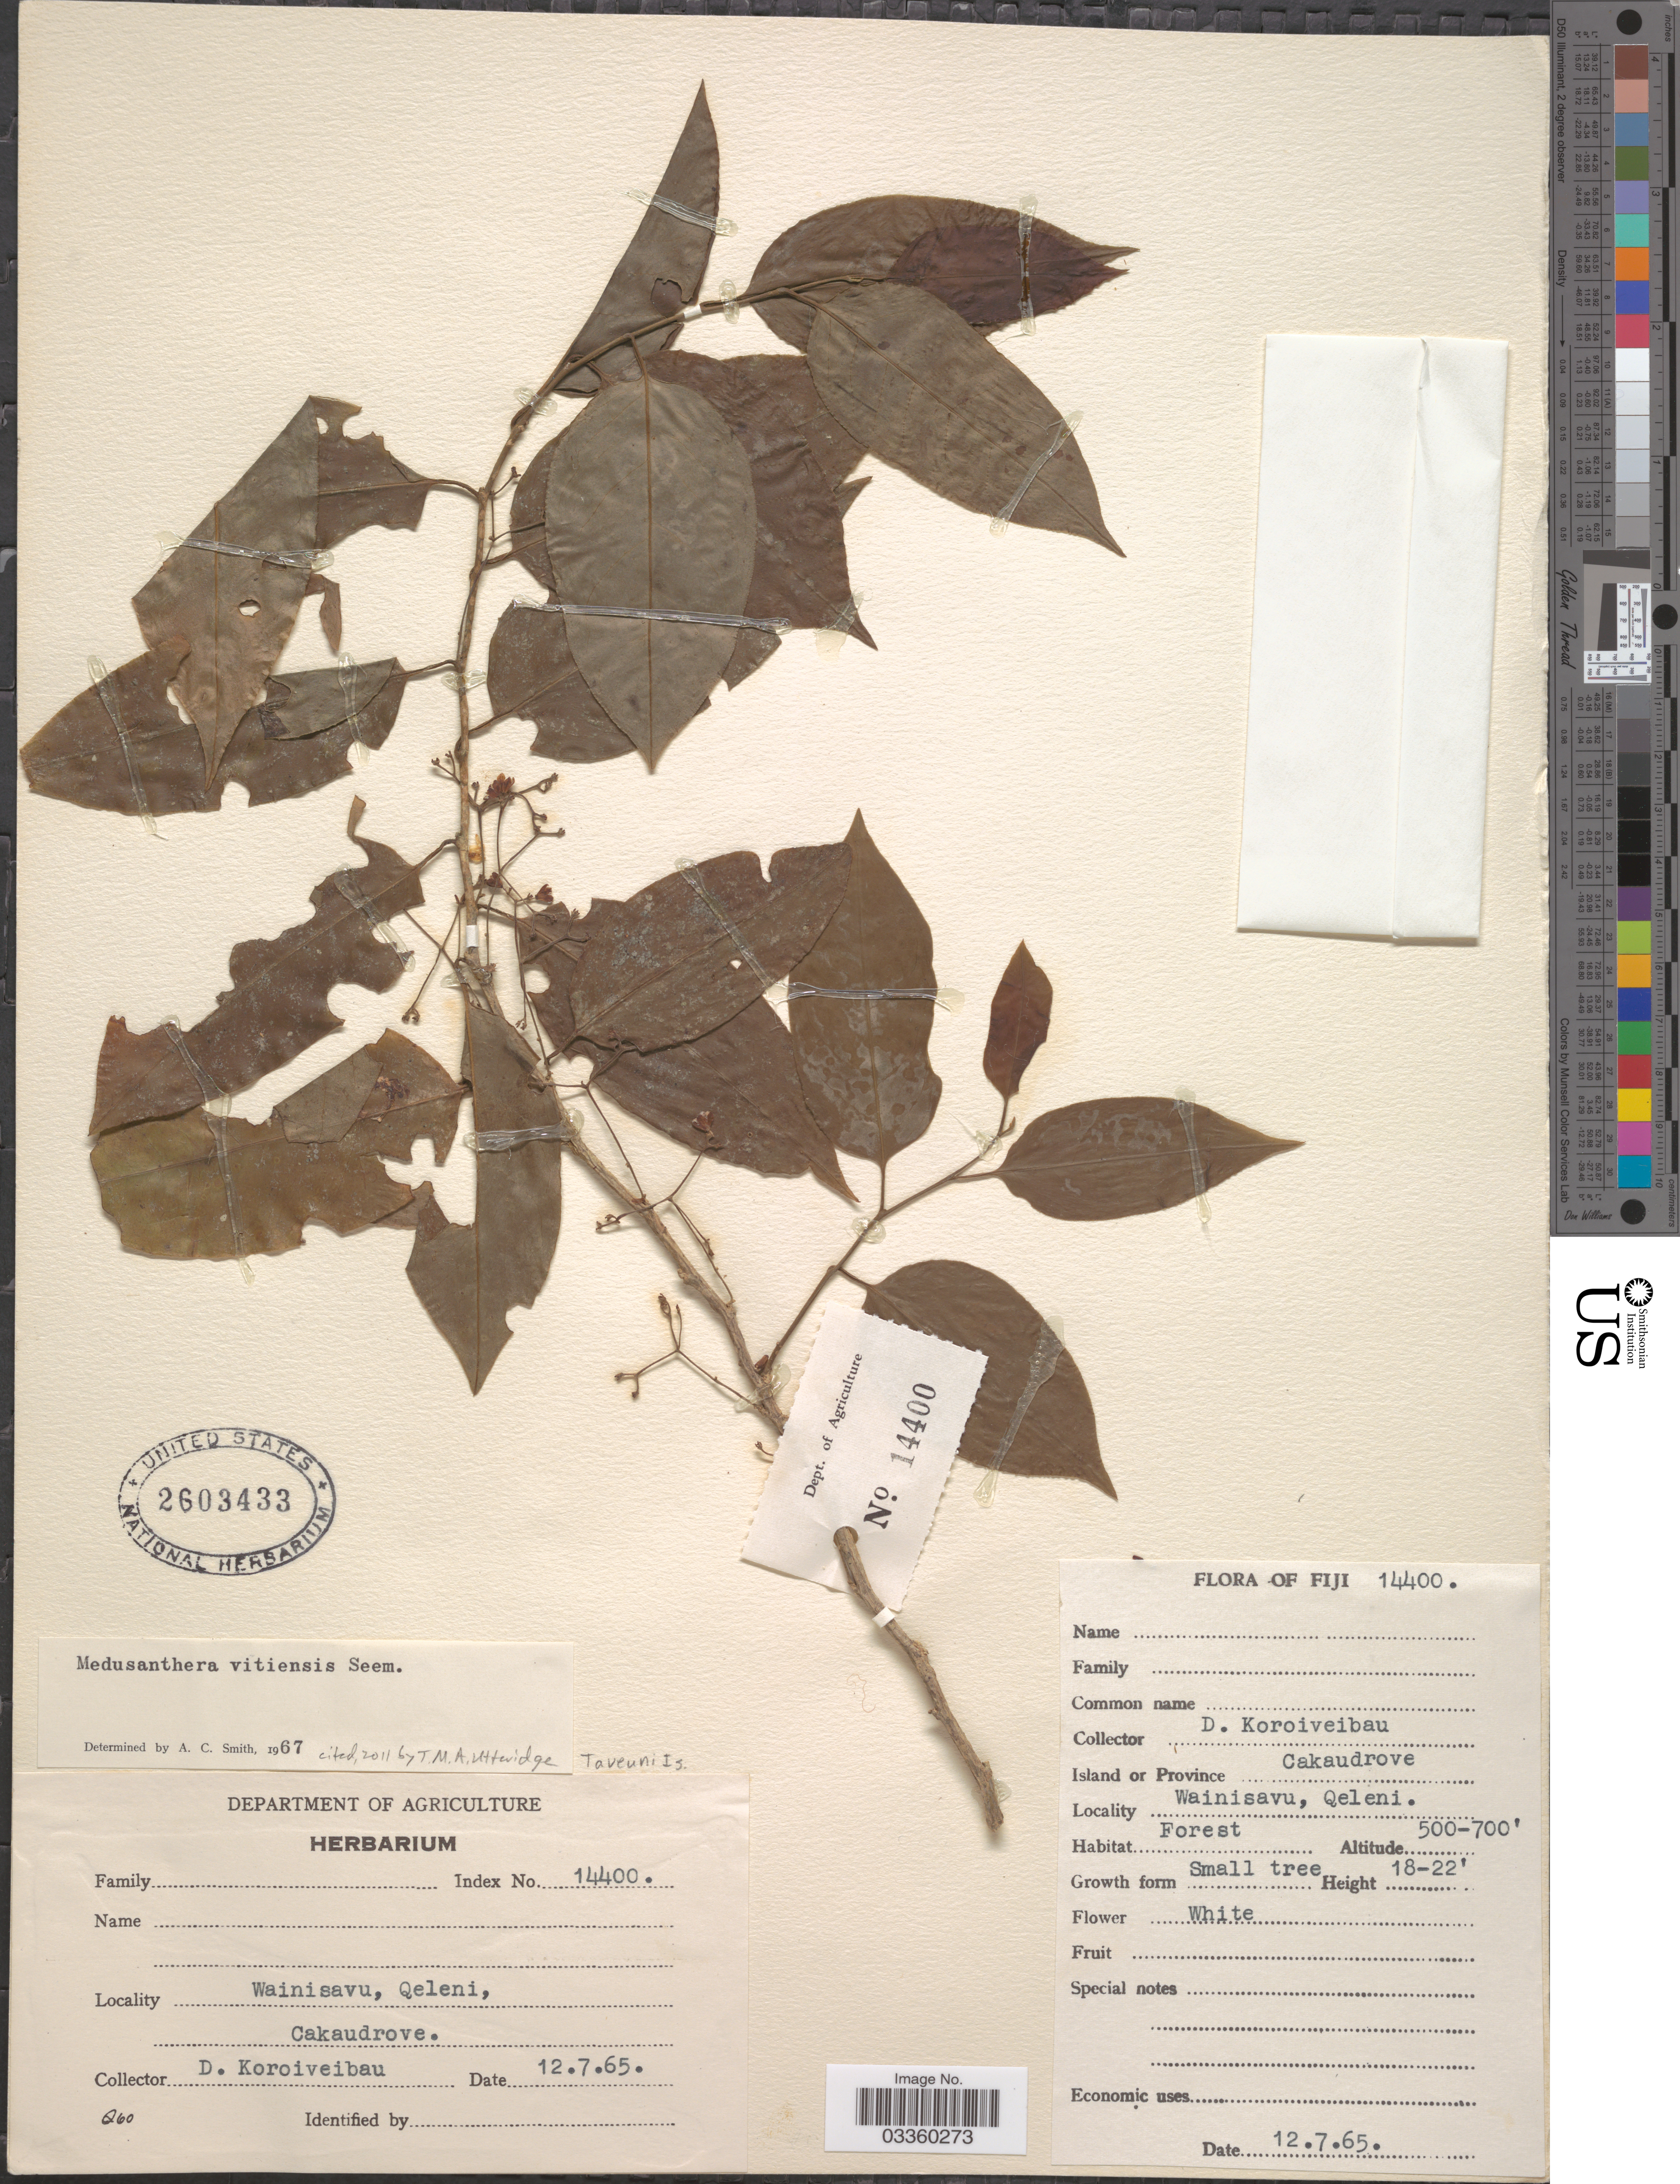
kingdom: Plantae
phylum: Tracheophyta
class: Magnoliopsida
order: Cardiopteridales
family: Stemonuraceae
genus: Medusanthera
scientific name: Medusanthera vitiensis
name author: Seem.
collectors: D. Koroiveibau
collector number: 14400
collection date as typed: Transcribed d/m/y: 12/7/65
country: Fiji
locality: Wainisavu, Qeleni. Island or Province Cakaudrove.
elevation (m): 152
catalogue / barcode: US 2603433